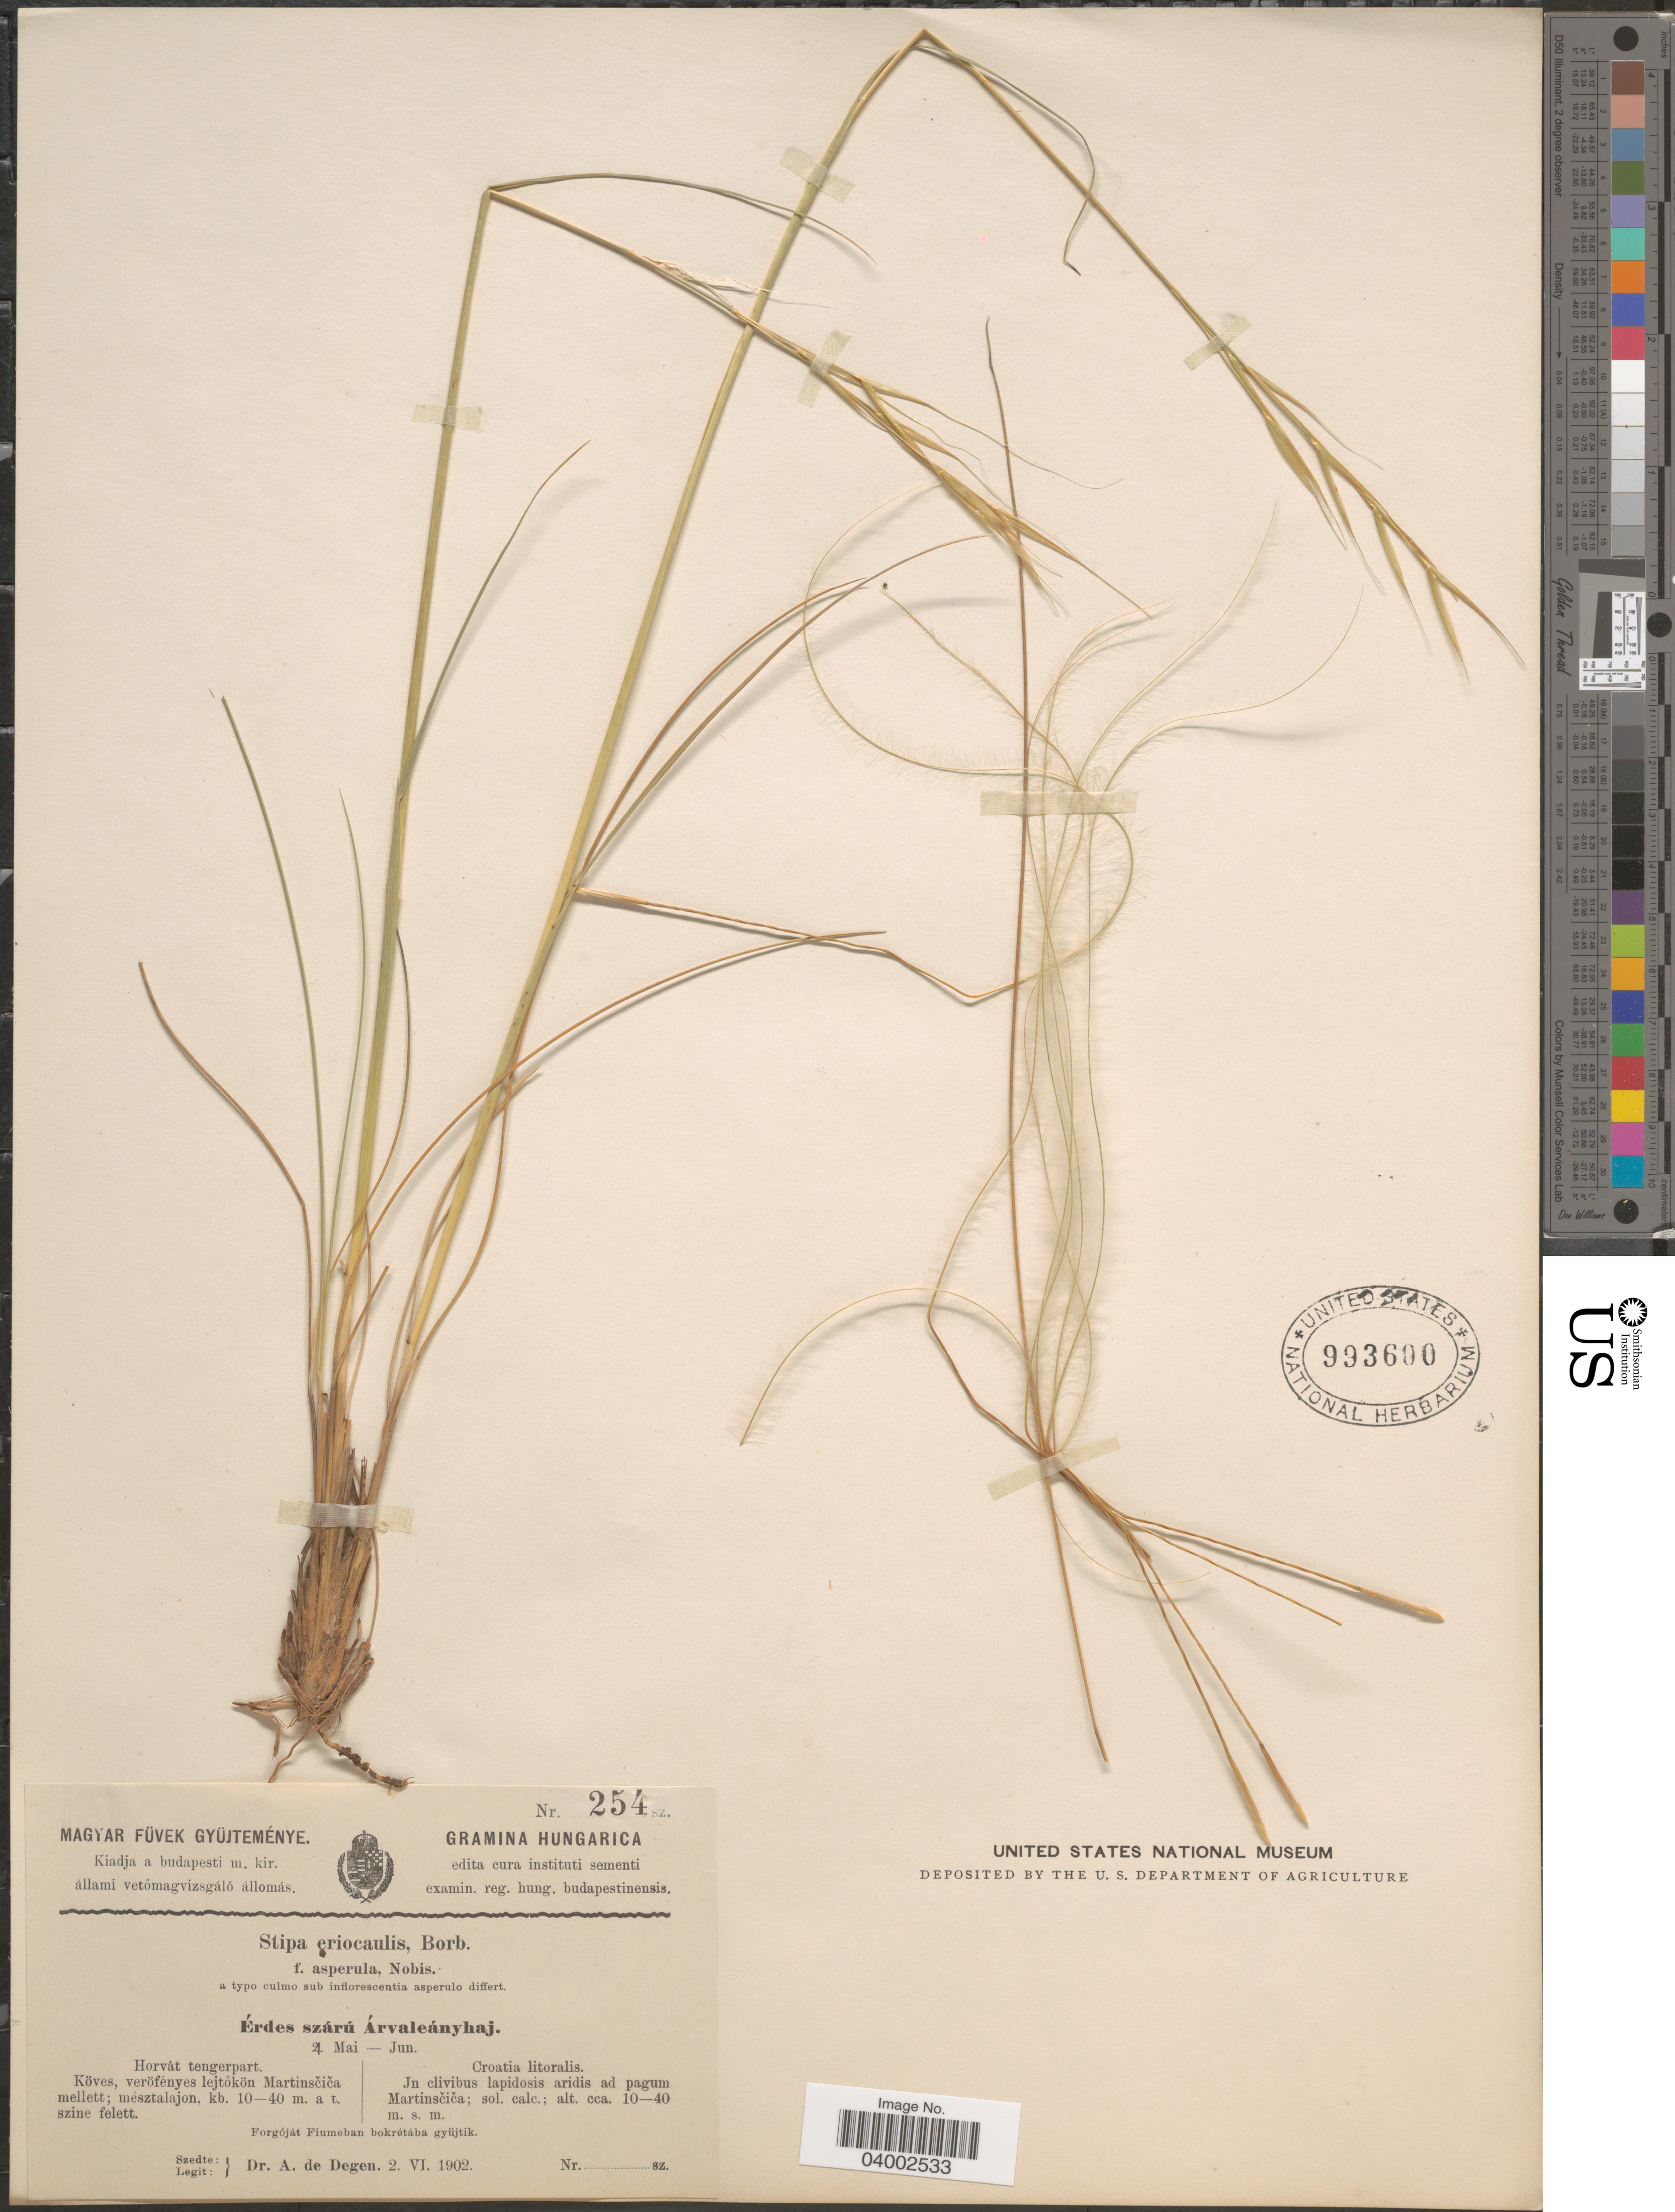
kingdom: Plantae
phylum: Tracheophyta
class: Liliopsida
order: Poales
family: Poaceae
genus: Stipa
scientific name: Stipa eriocaulis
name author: Borbás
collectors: A. Degen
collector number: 254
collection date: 1902-06-02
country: Croatia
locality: Croatia litoralis. Jn clivibus lapidosis aridis ad pagum Martinscica.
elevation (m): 10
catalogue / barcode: US 993600